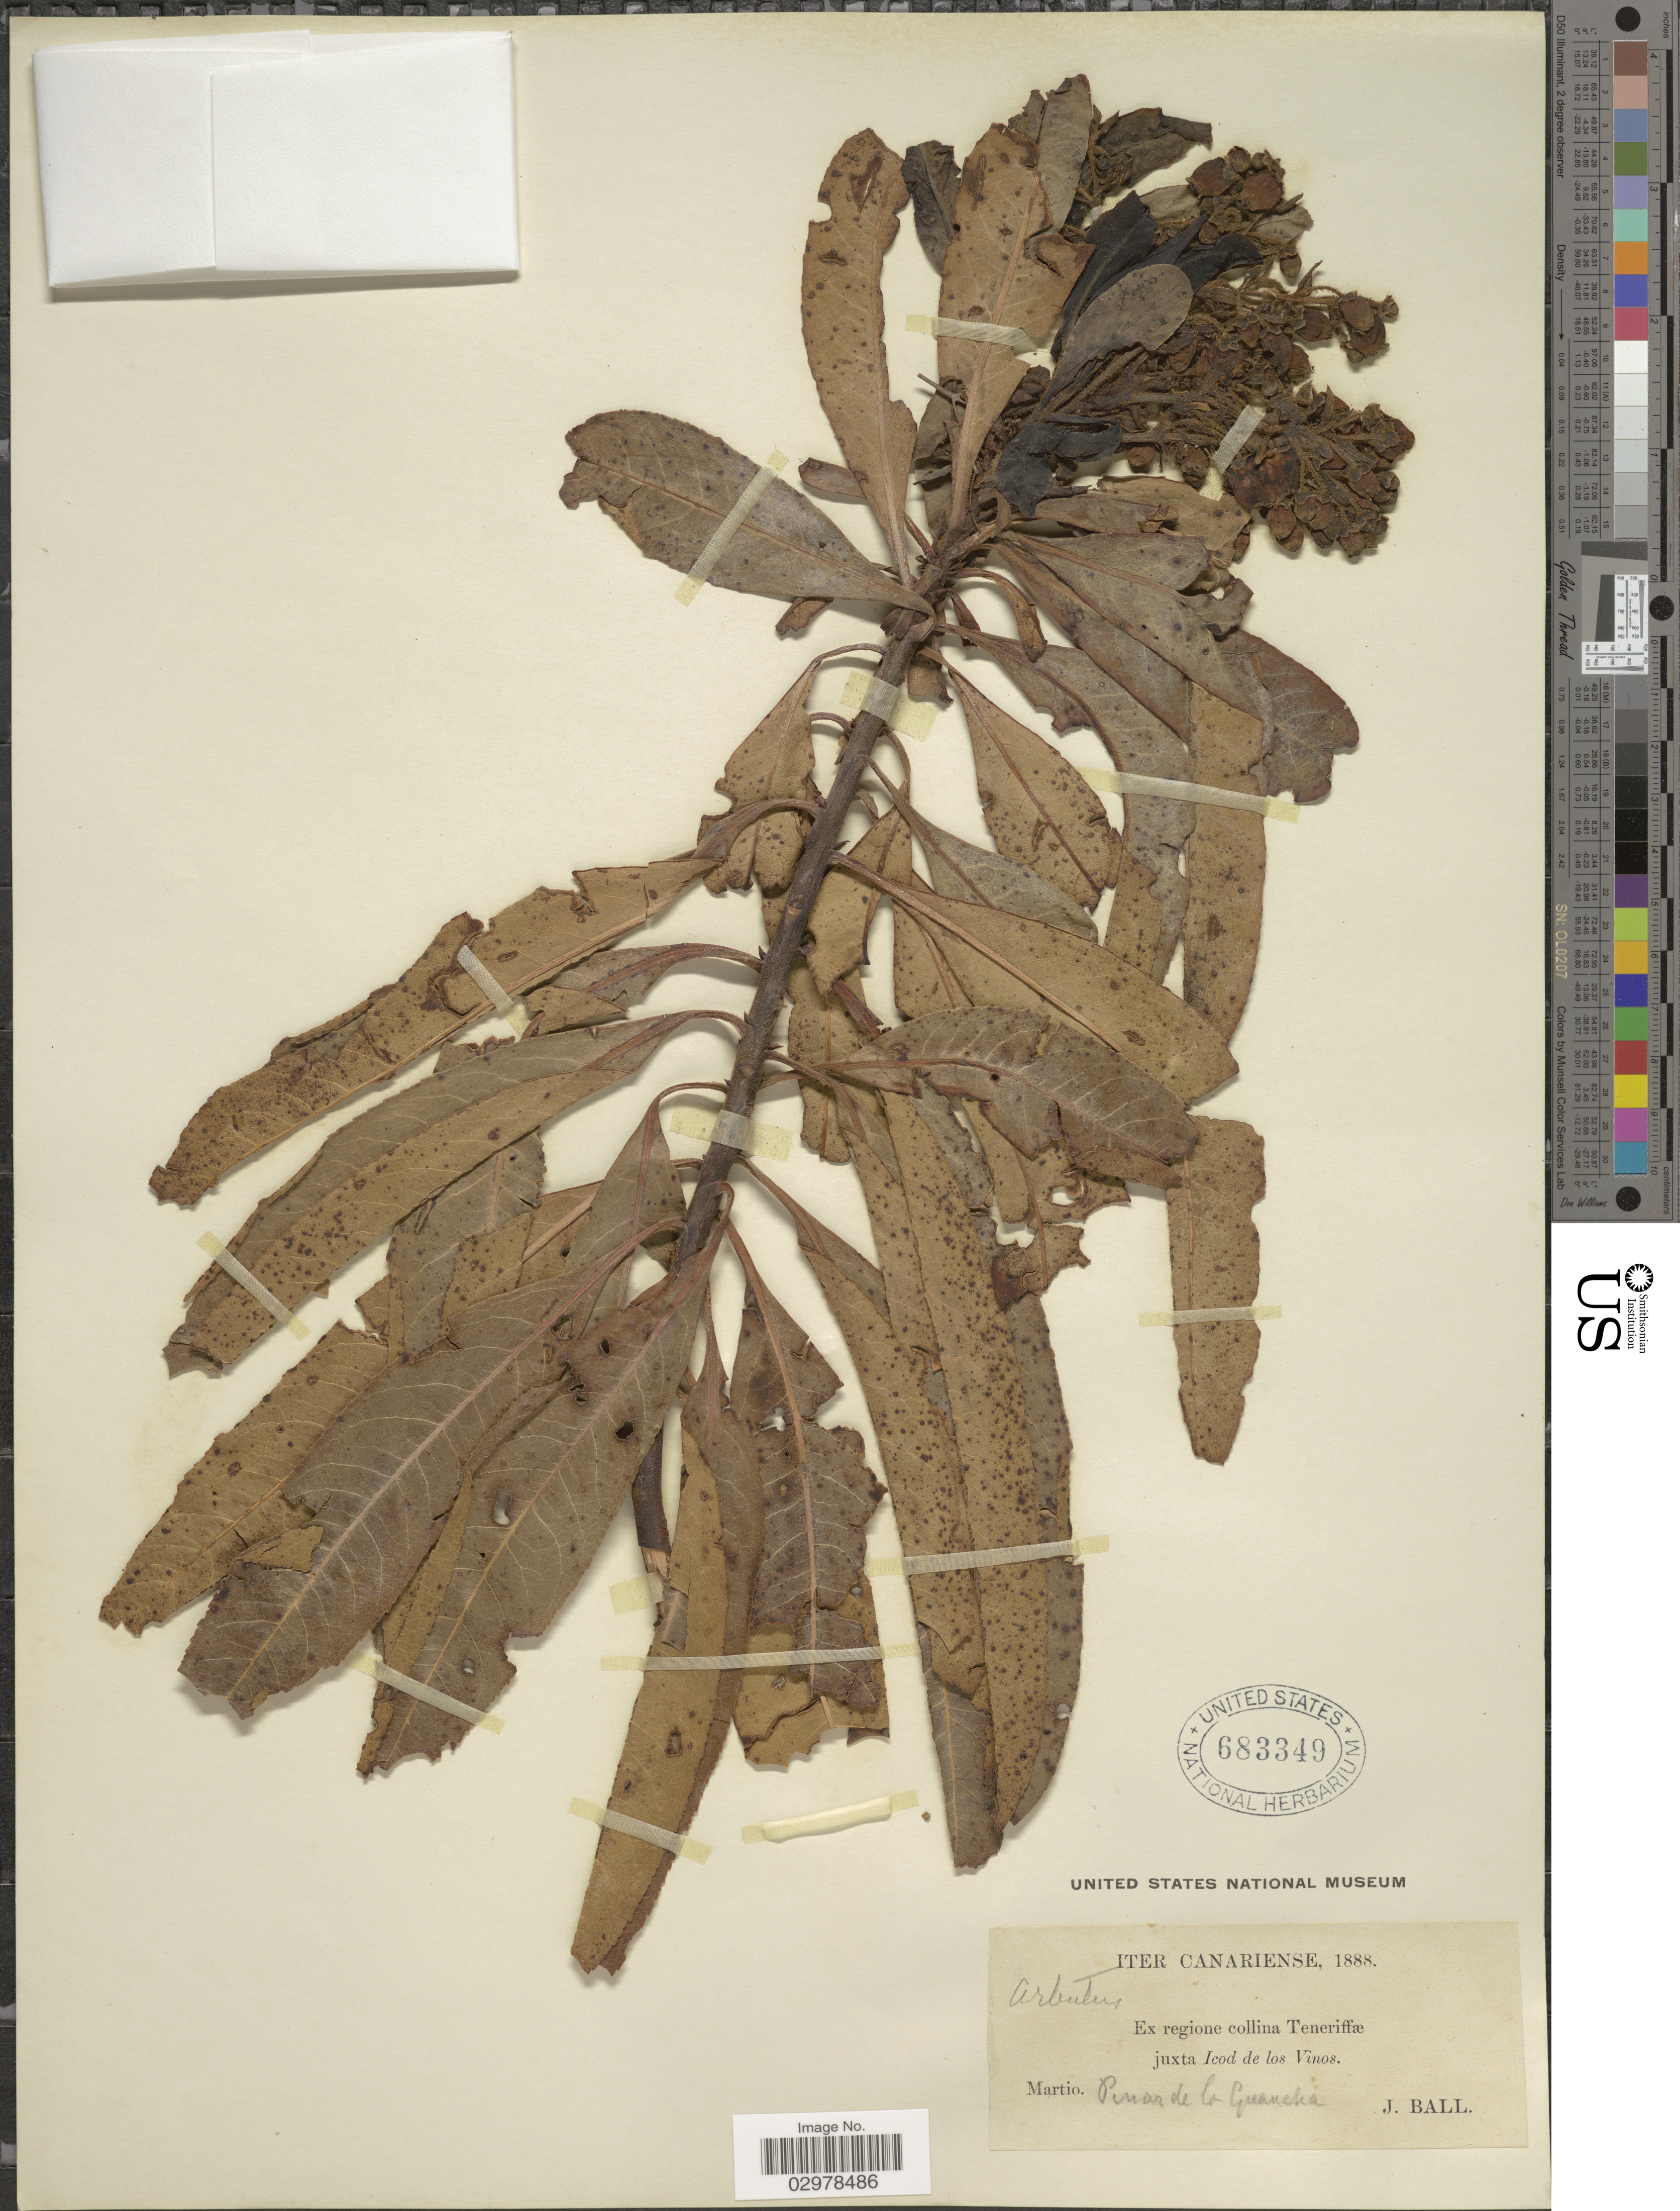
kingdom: Plantae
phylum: Tracheophyta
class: Magnoliopsida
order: Ericales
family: Ericaceae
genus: Arbutus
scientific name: Arbutus canariensis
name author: Duhamel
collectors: J. Ball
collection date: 1888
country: Spain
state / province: Canarias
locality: Iter Canariense, Ex regione collina Teneriffae, juxta Icod de los Vinos, Penar de la Guancha.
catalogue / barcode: US 683349